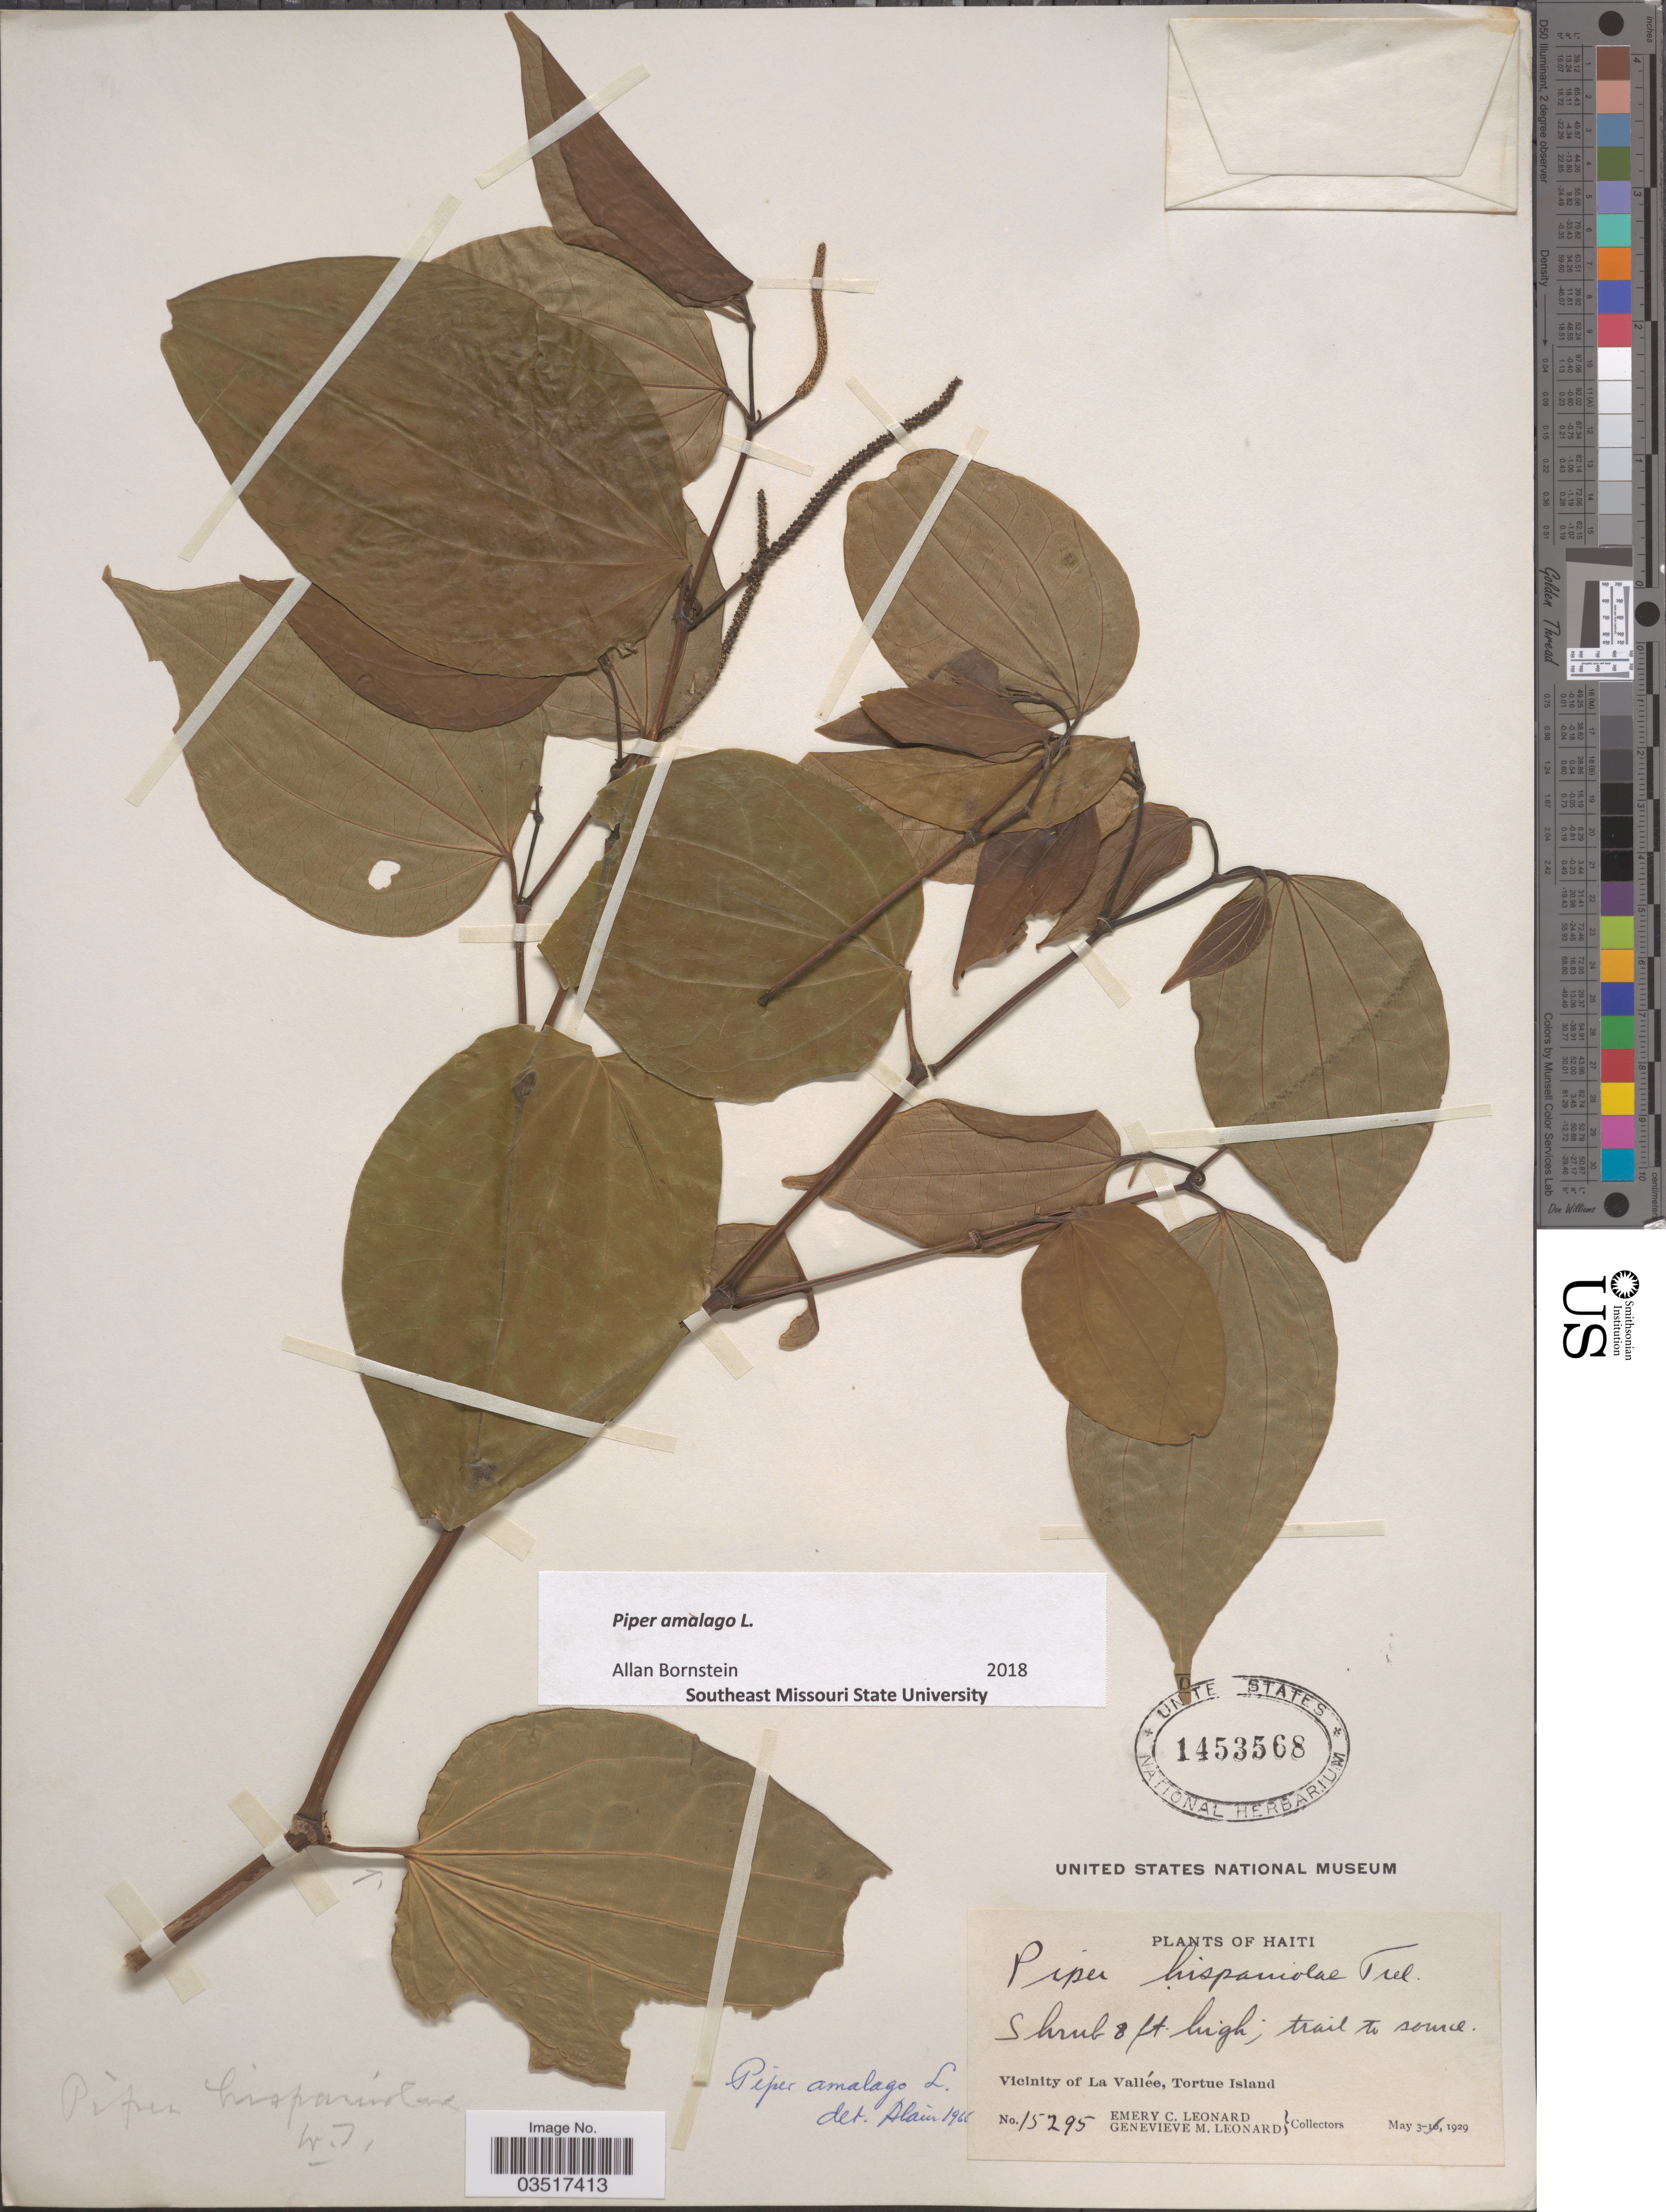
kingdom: Plantae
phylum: Tracheophyta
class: Magnoliopsida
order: Piperales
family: Piperaceae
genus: Piper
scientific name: Piper amalago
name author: L.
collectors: E. C. Leonard & G. M. Leonard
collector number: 15295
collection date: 1929-05-03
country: Haiti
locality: Trail to source. Vicinity of La Vallée, Tortue Island.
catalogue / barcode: US 1453568